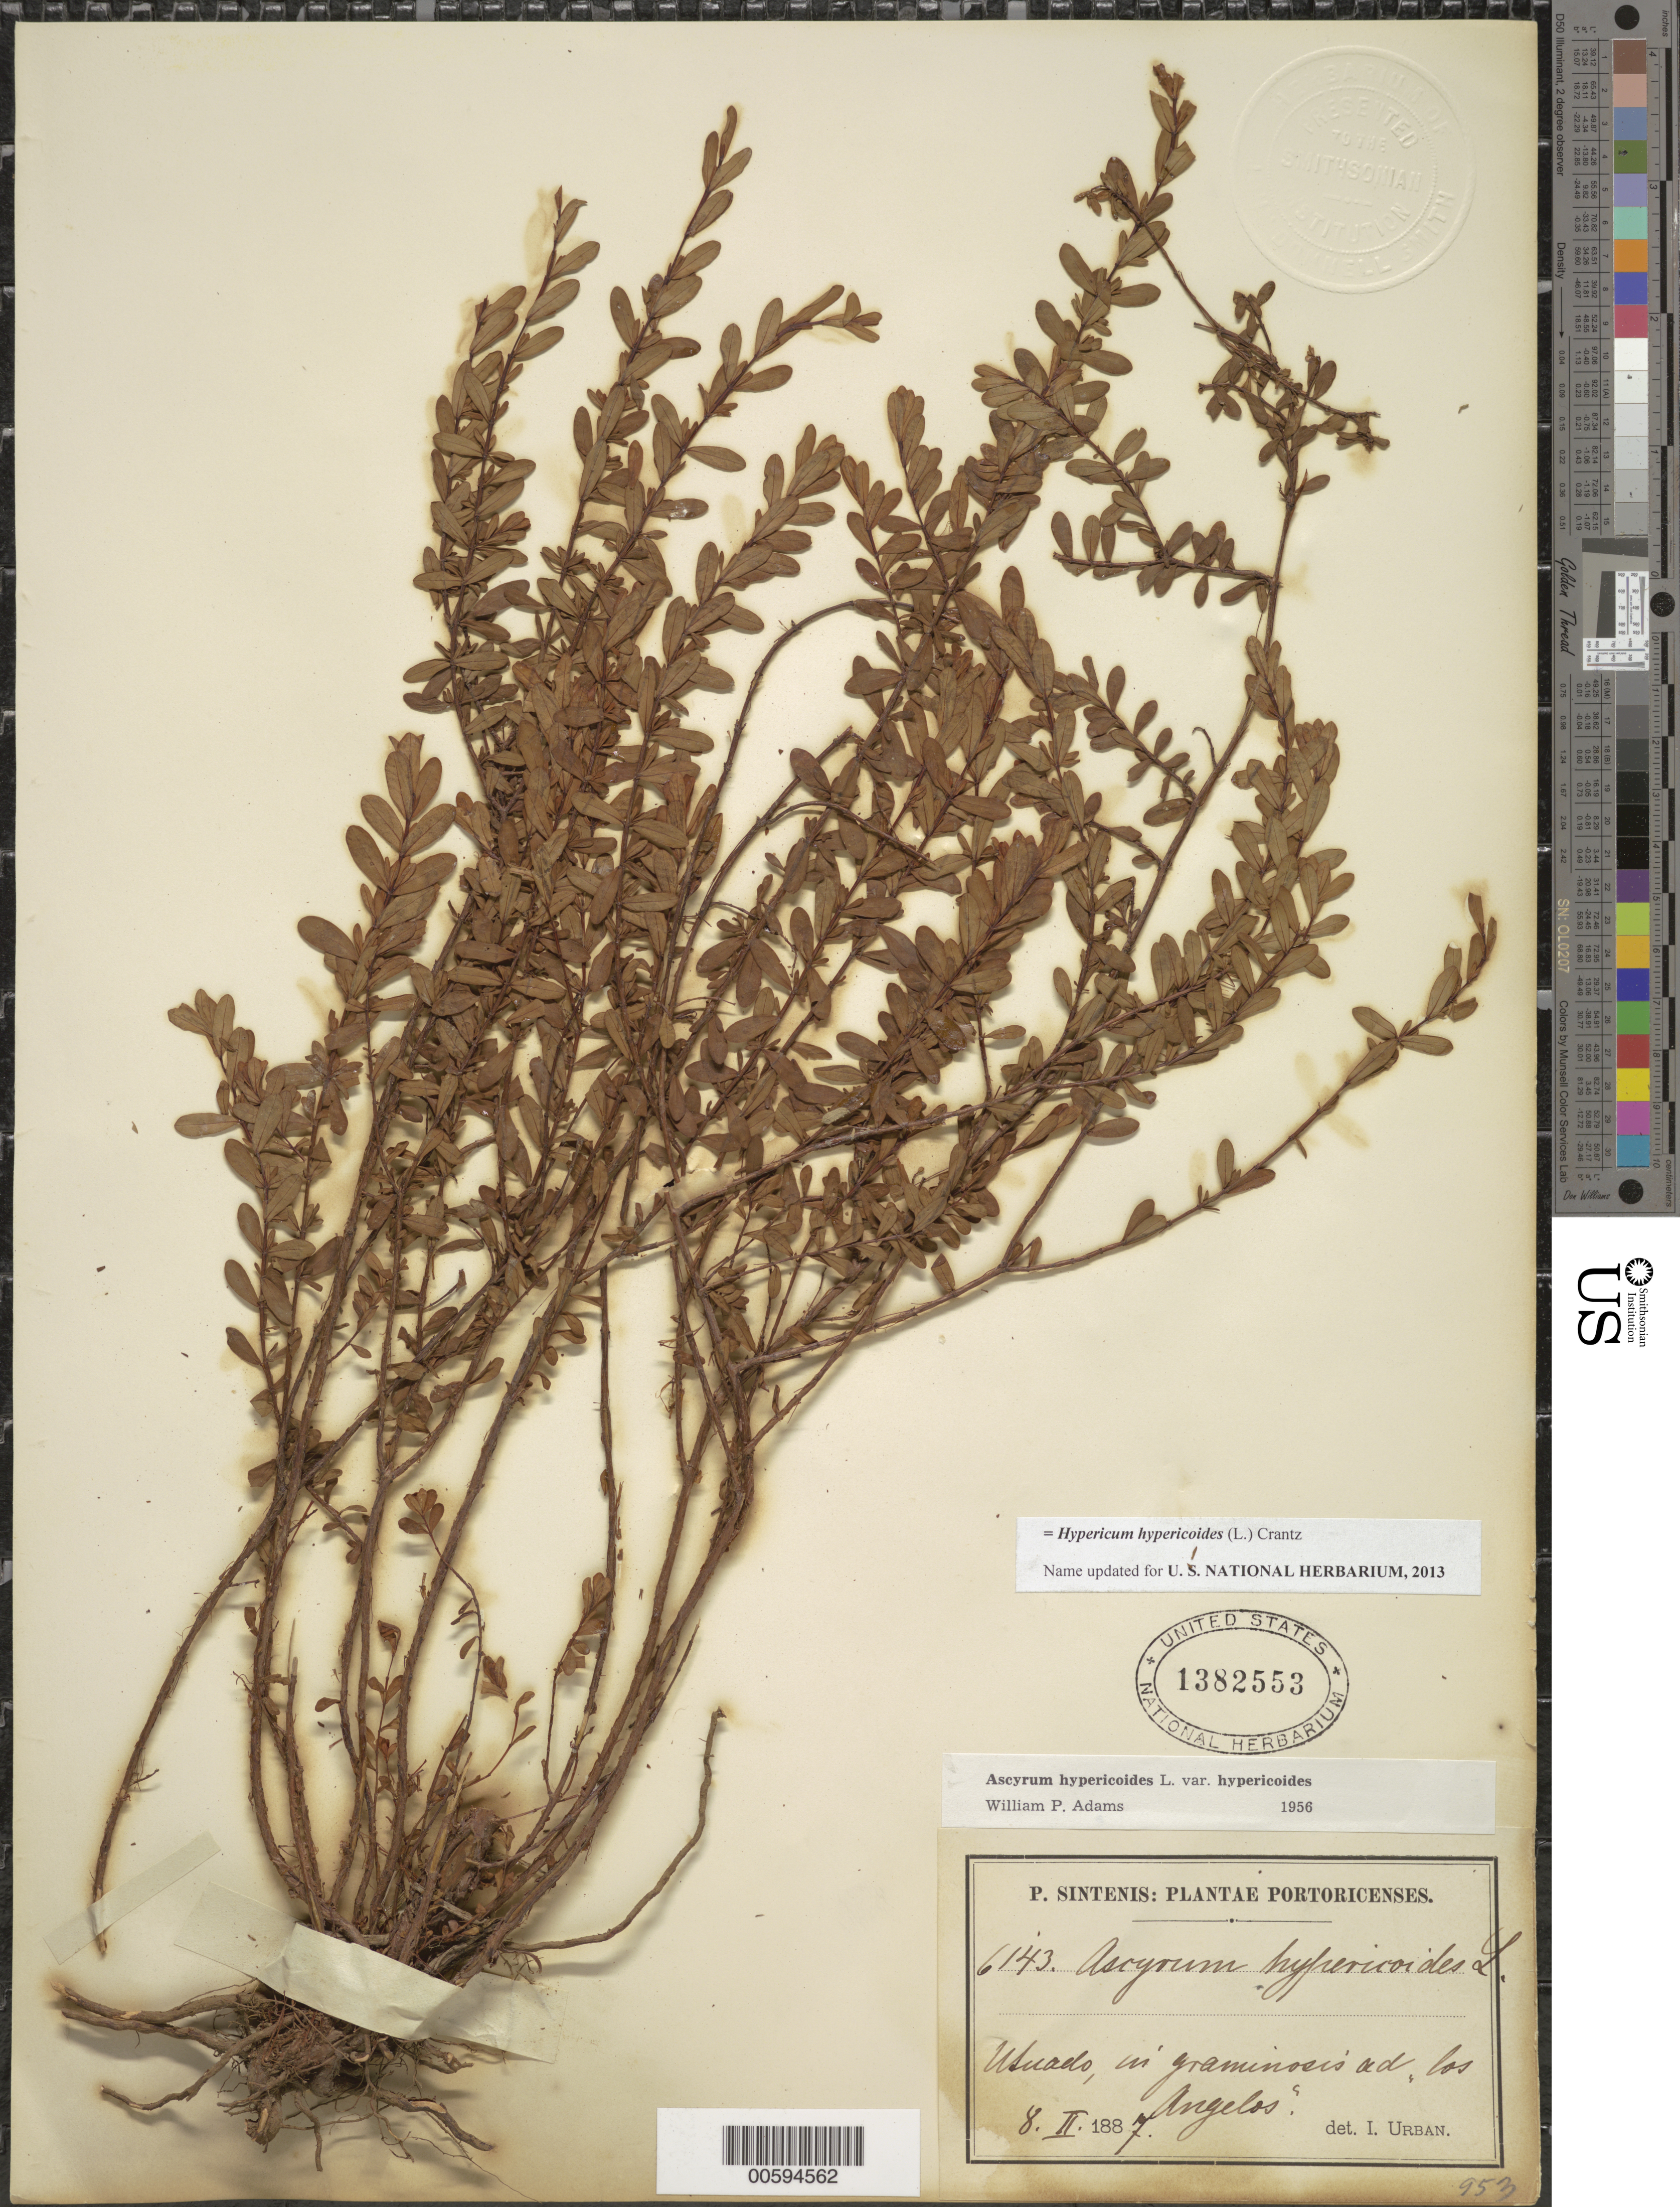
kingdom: Plantae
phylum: Tracheophyta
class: Magnoliopsida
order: Malpighiales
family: Hypericaceae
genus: Hypericum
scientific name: Hypericum hypericoides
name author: (L.) Crantz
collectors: P. Sintenis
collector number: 6143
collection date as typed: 08 Feb 1887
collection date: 1887-02-08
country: Puerto Rico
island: Greater Antilles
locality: Utuado, in graminosis ad "los Angelos"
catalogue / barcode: US 965133